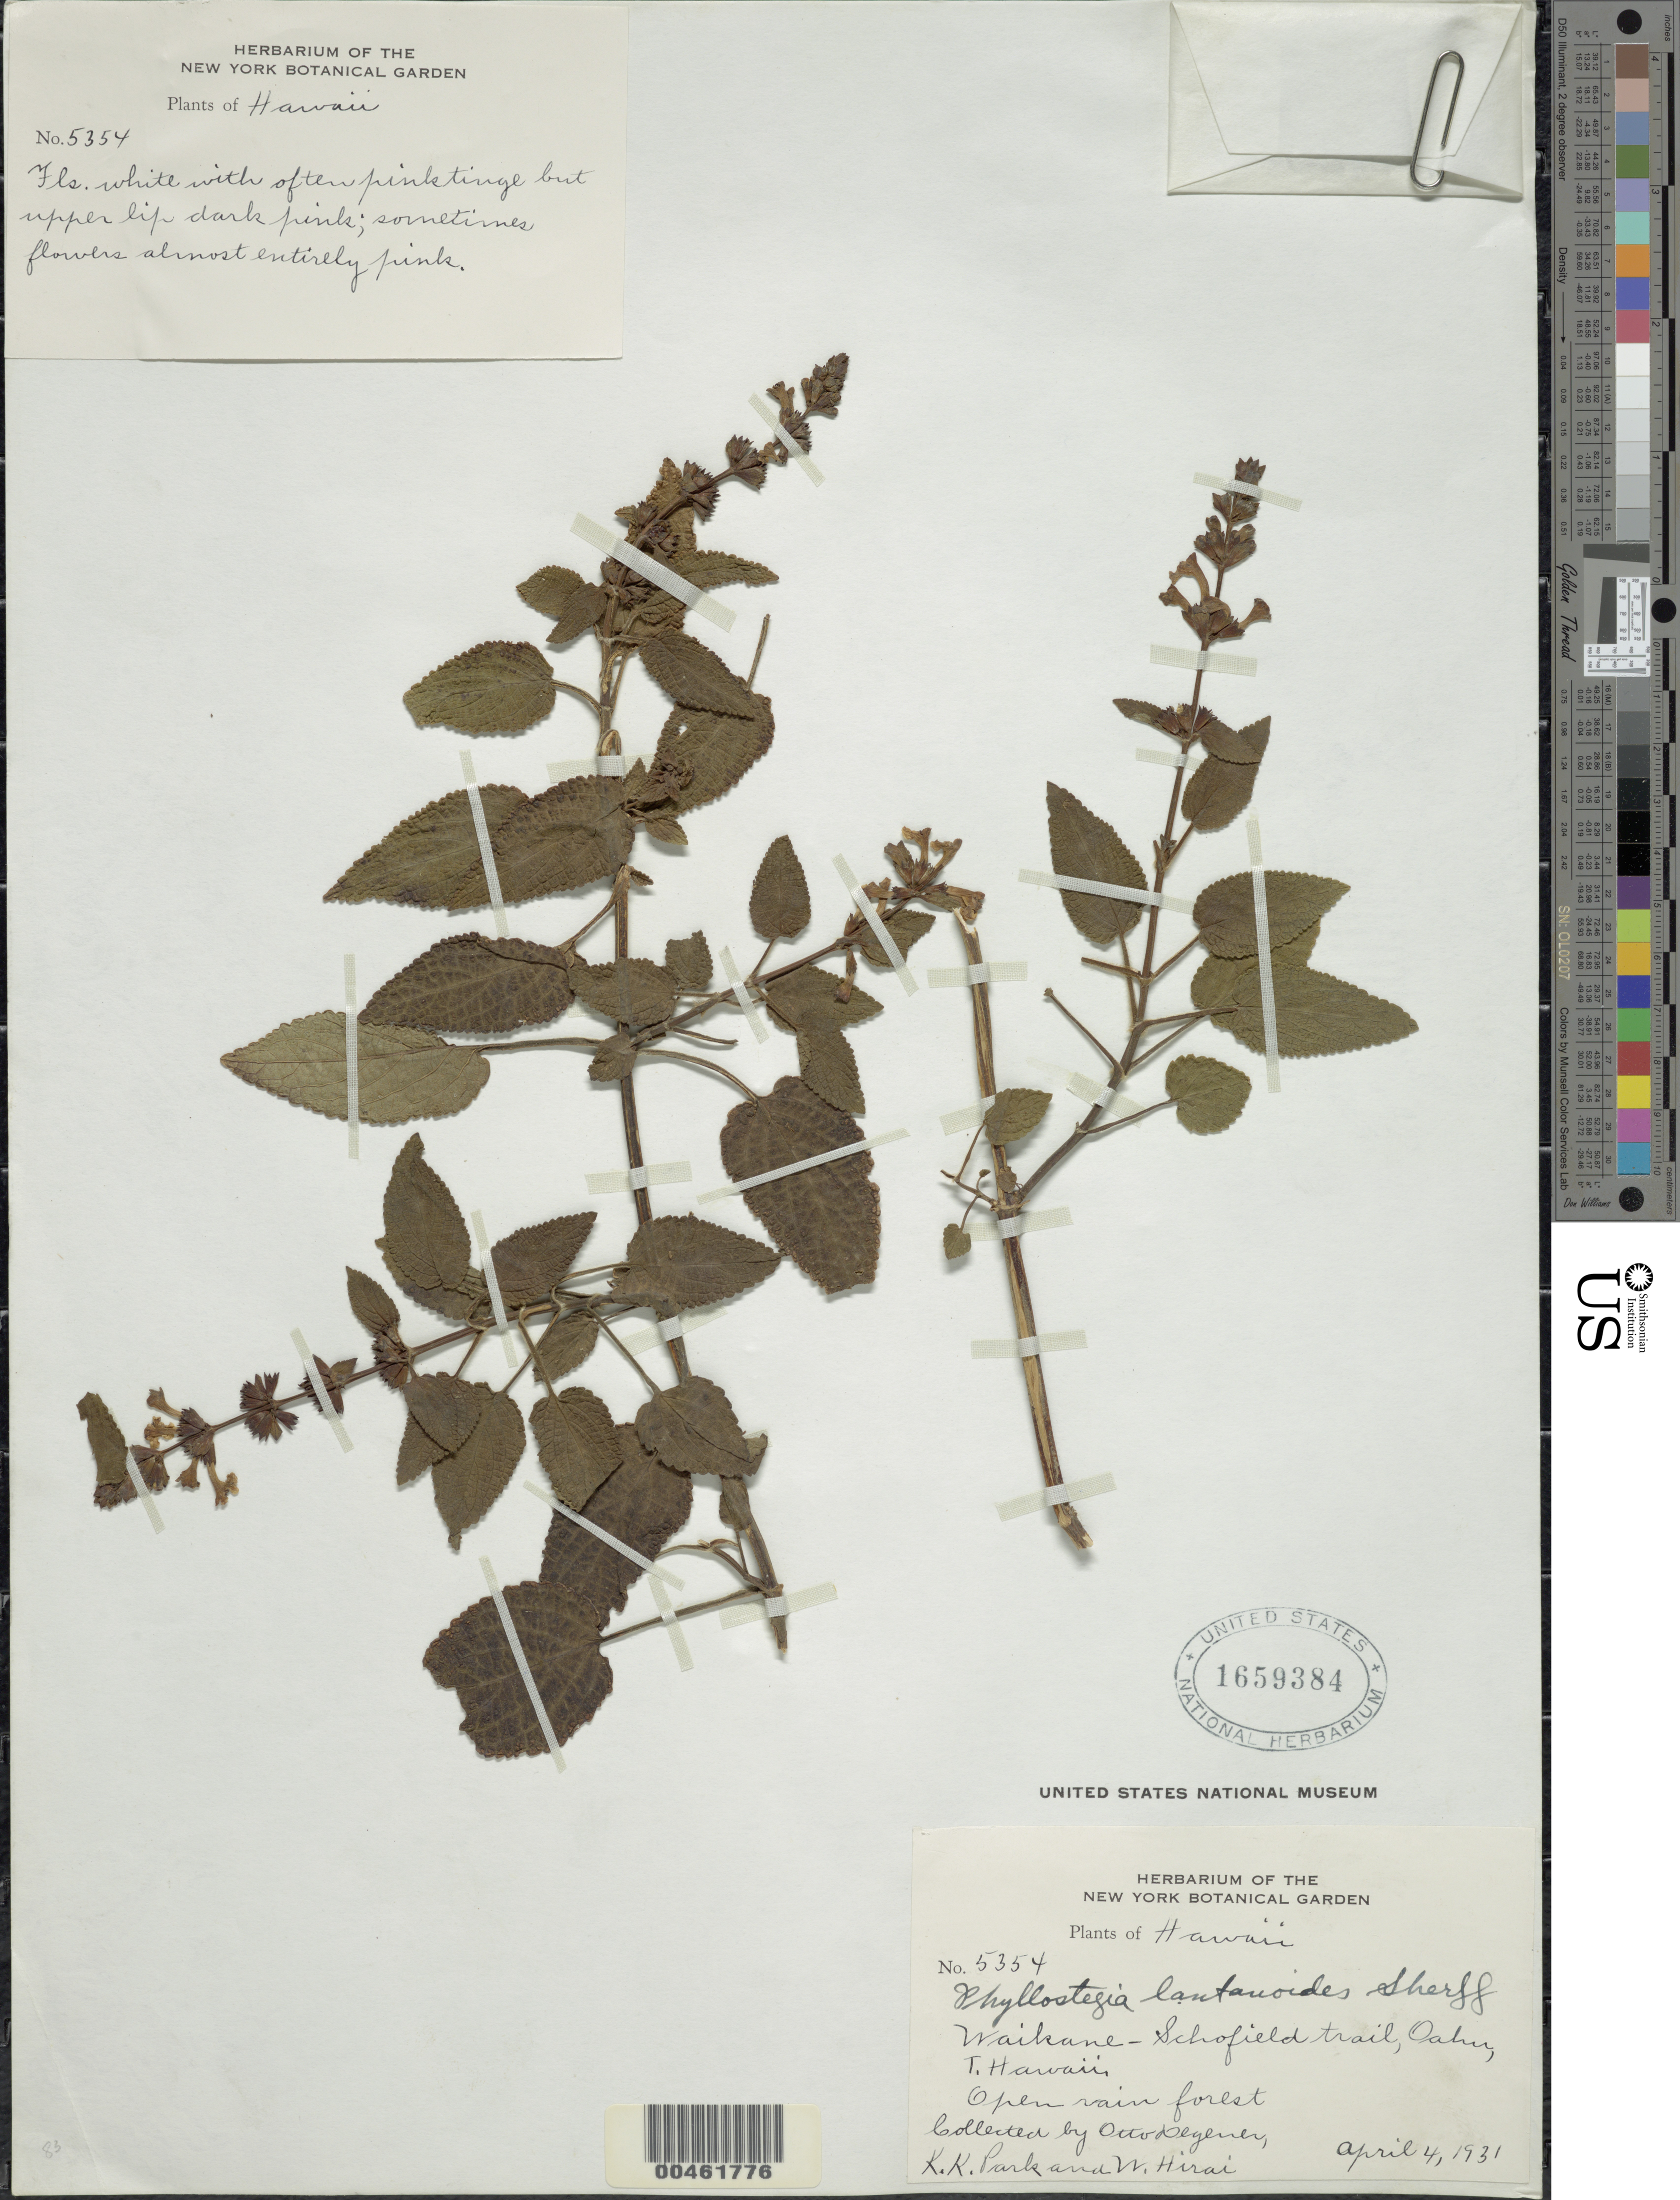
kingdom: Plantae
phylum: Tracheophyta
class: Magnoliopsida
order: Lamiales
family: Lamiaceae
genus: Phyllostegia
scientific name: Phyllostegia lantanoides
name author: Sherff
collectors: O. Degener, K. Park & W. Hirai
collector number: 5354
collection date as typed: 4 Apr 1931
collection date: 1931-04-04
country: United States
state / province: Hawaii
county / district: Kauai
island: Kaua'i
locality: Waikane-Schofield Trail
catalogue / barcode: US 1659384